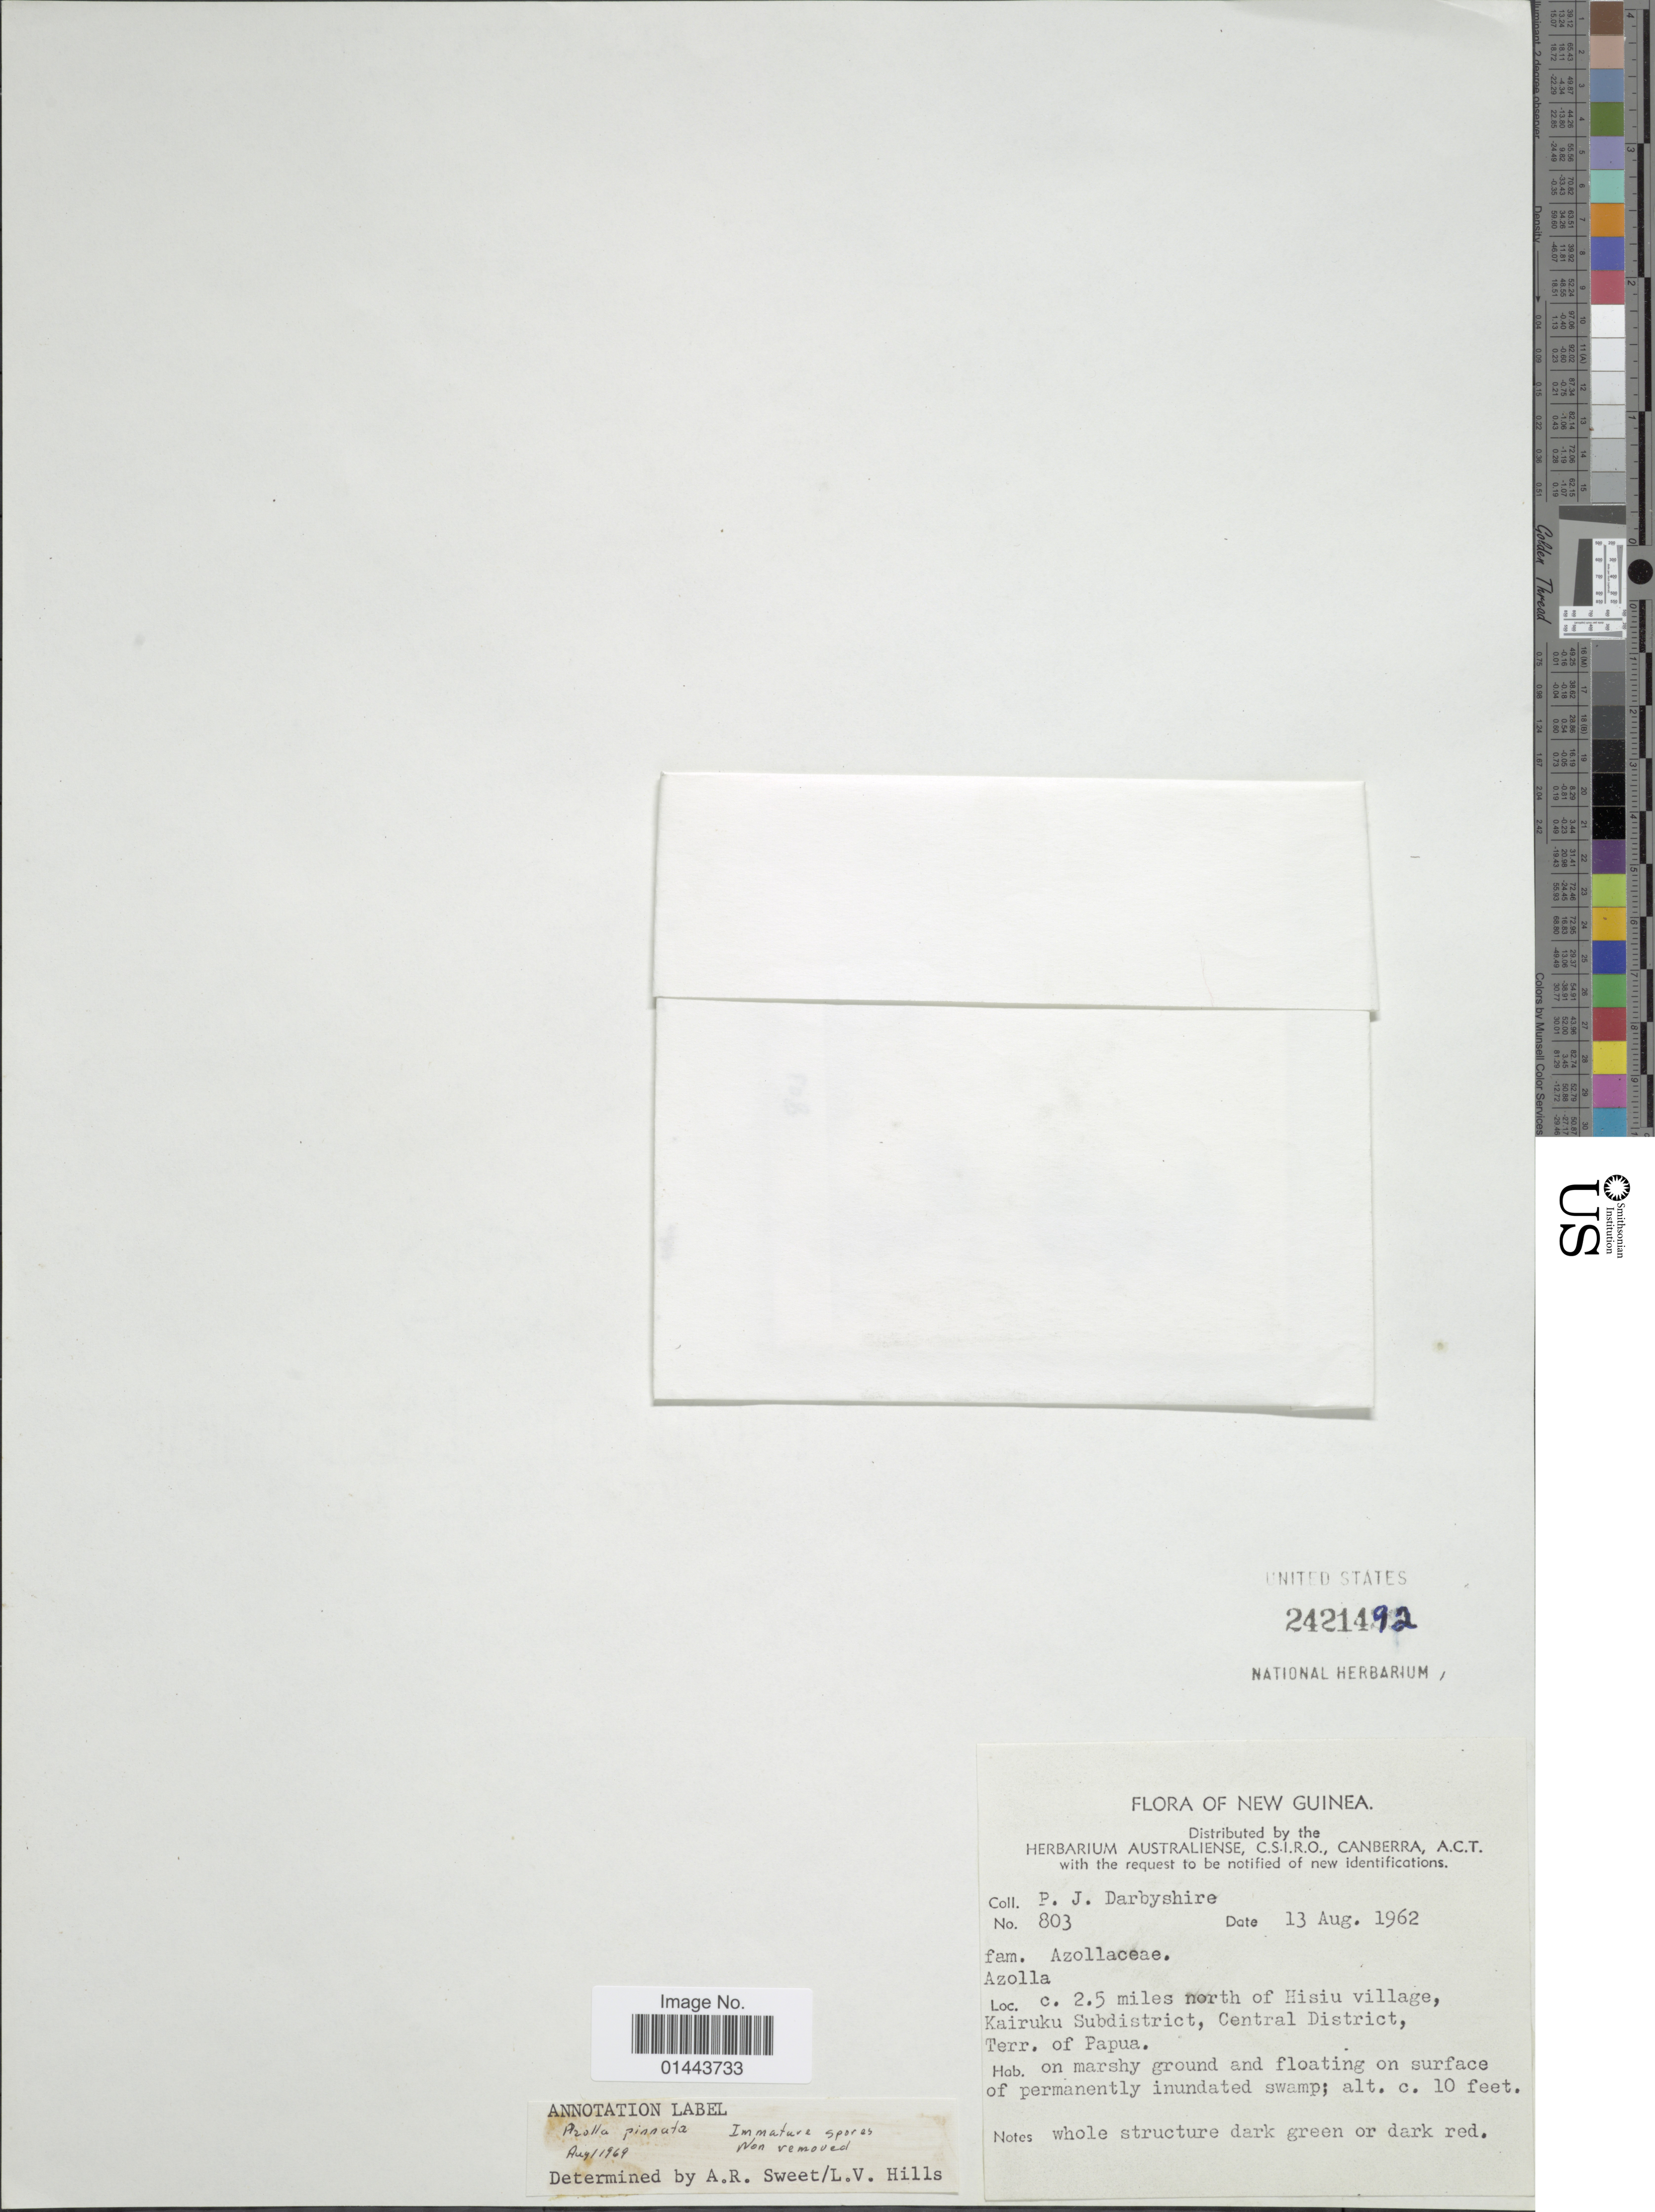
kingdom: Plantae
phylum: Tracheophyta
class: Polypodiopsida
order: Salviniales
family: Salviniaceae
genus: Azolla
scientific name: Azolla pinnata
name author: R. Br.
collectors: P. Darbyshire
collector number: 803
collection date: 1962-08-13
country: Papua New Guinea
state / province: Central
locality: New Guinea, 2.5 miles north of Hisiu village, Kairuku Subdistrict, Terr. of Papua, on marshy ground and flating surface of permanently inundated swamp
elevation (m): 3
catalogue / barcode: US 2421492